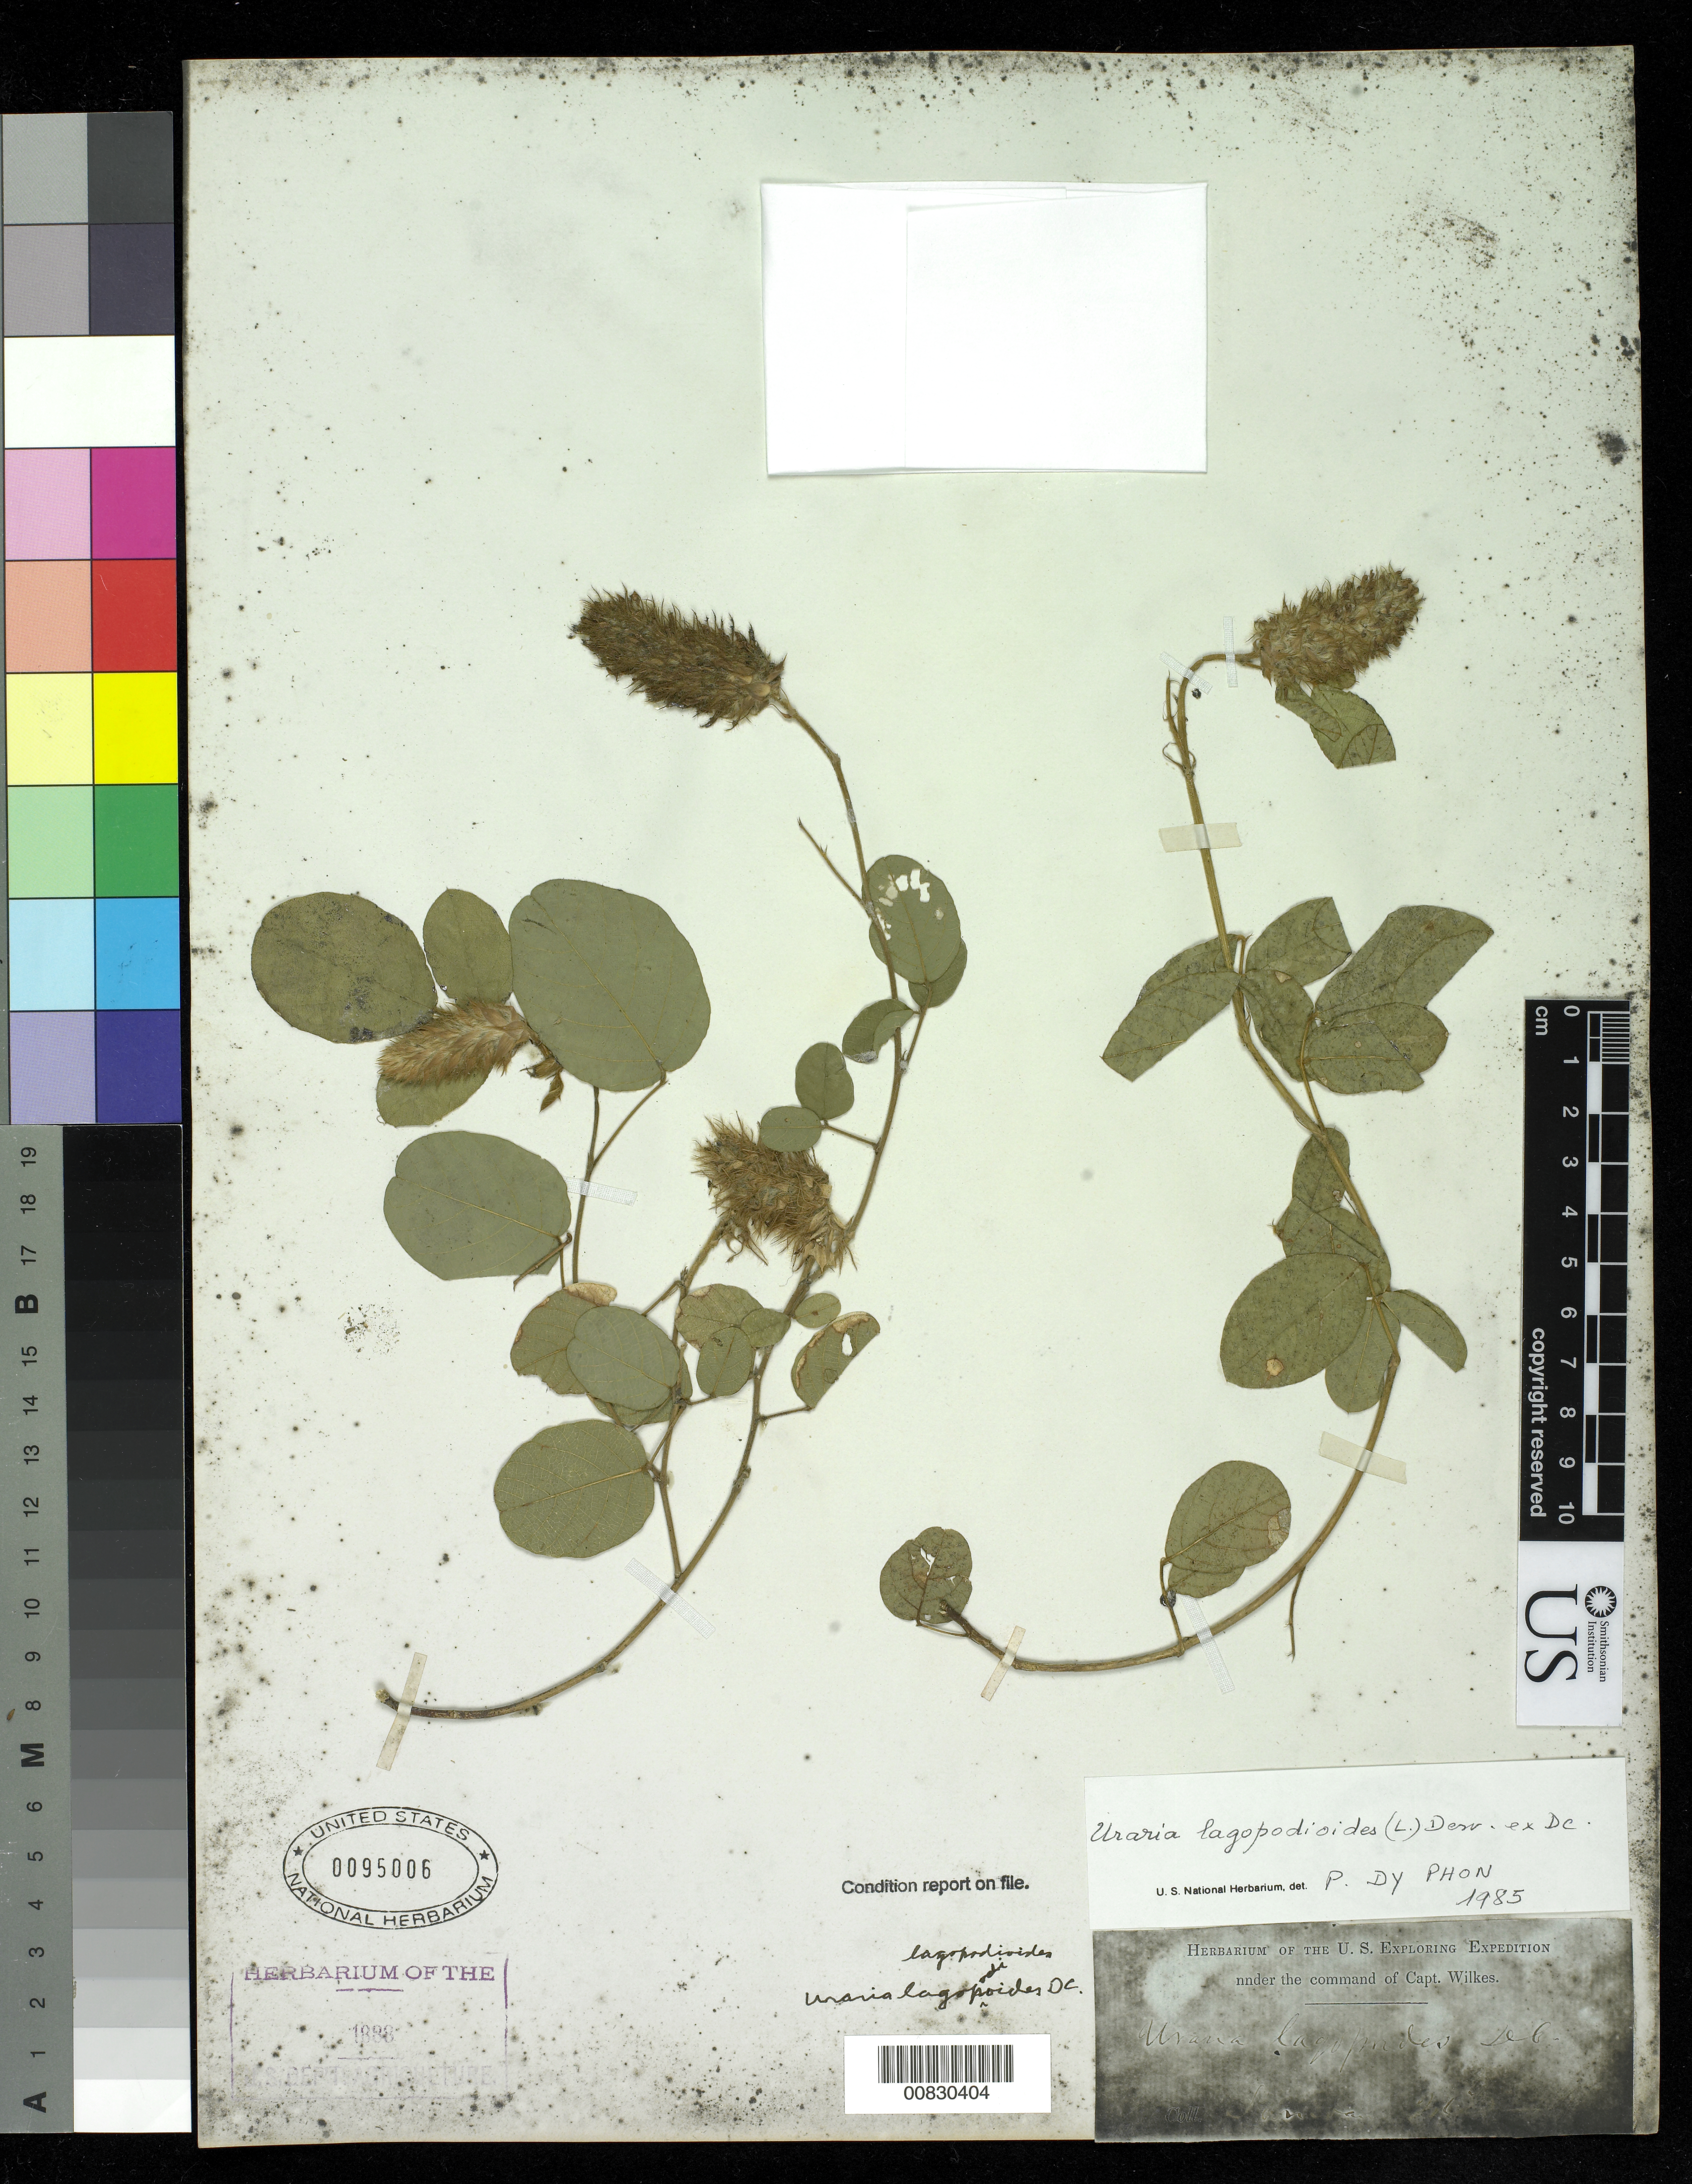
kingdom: Plantae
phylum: Tracheophyta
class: Magnoliopsida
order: Fabales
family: Fabaceae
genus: Uraria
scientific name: Uraria lagopodioides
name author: (L.) Desv. ex DC.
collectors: Wilkes Explor. Exped.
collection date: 1838/1842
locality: Illegible [Janera Island?]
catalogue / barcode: US 95006